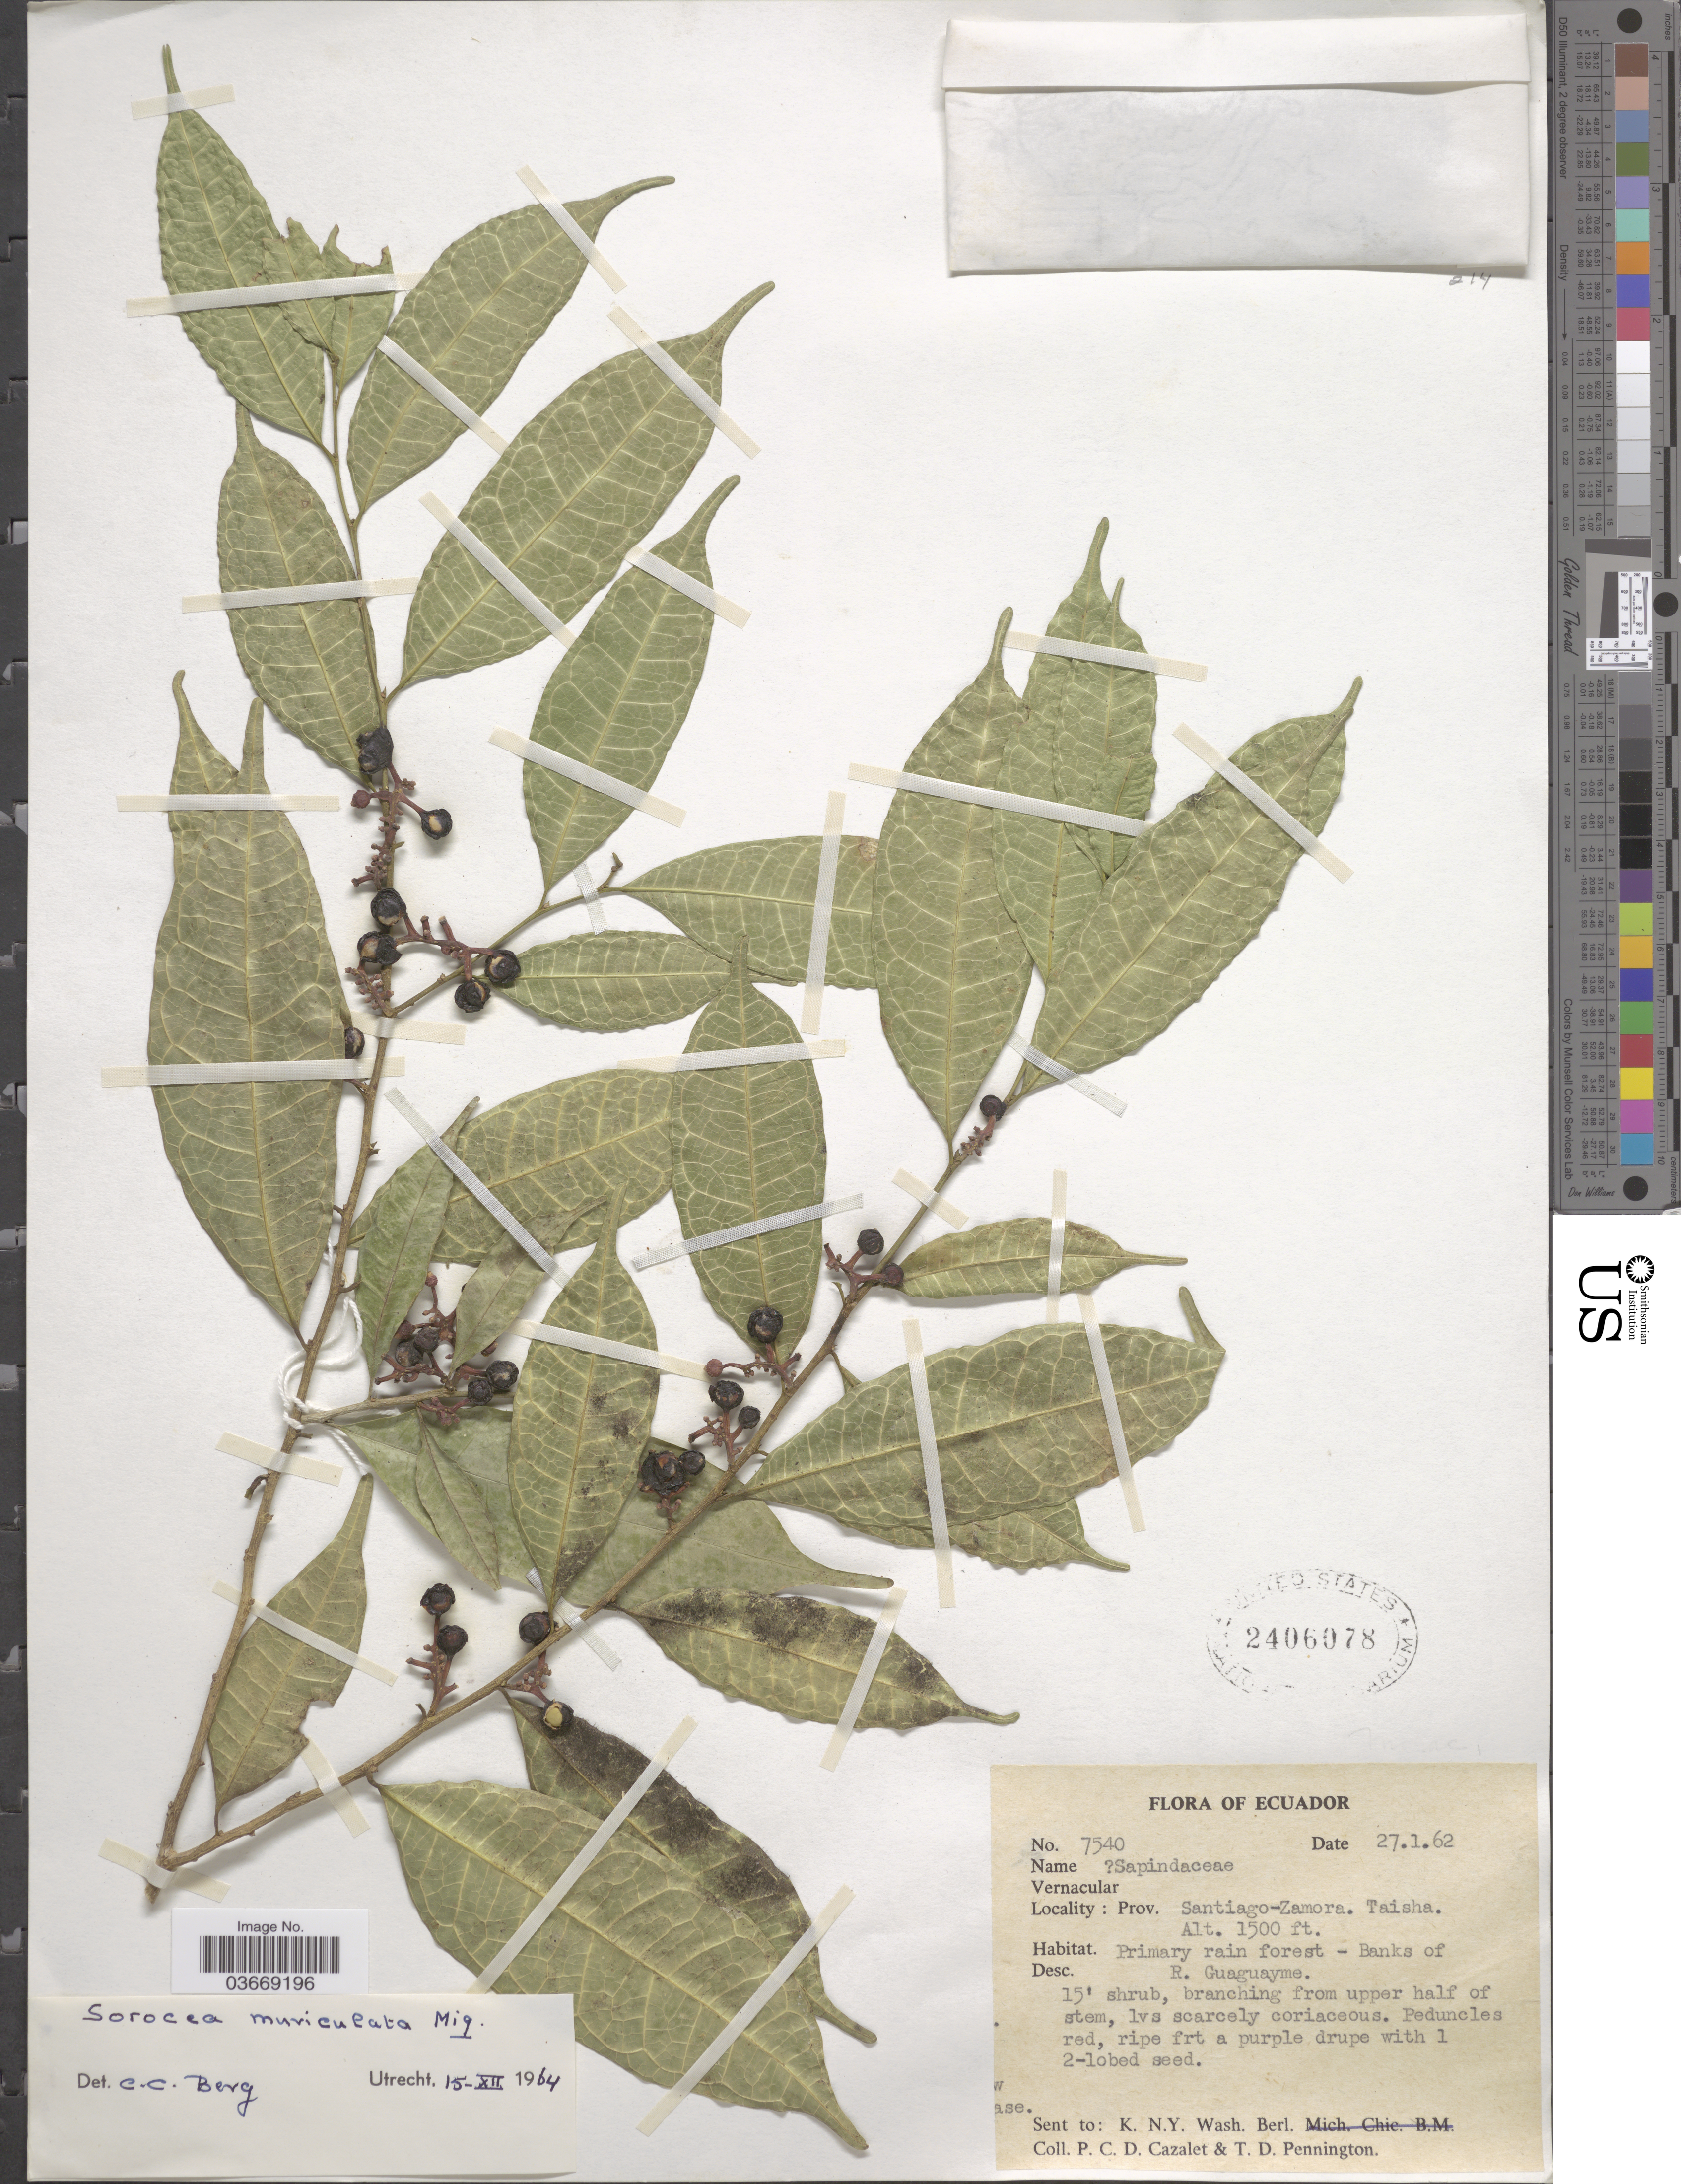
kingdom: Plantae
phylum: Tracheophyta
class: Magnoliopsida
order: Rosales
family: Moraceae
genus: Sorocea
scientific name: Sorocea muriculata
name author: Miq.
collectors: P. C. D. Cazalet & T. D. Pennington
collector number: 7540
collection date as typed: Transcribed d/m/y: 27/1/62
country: Ecuador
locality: Prov. Santiago-Zamora. Taisha. Banks of R. Guaguayme.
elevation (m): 457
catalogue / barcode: US 2406078